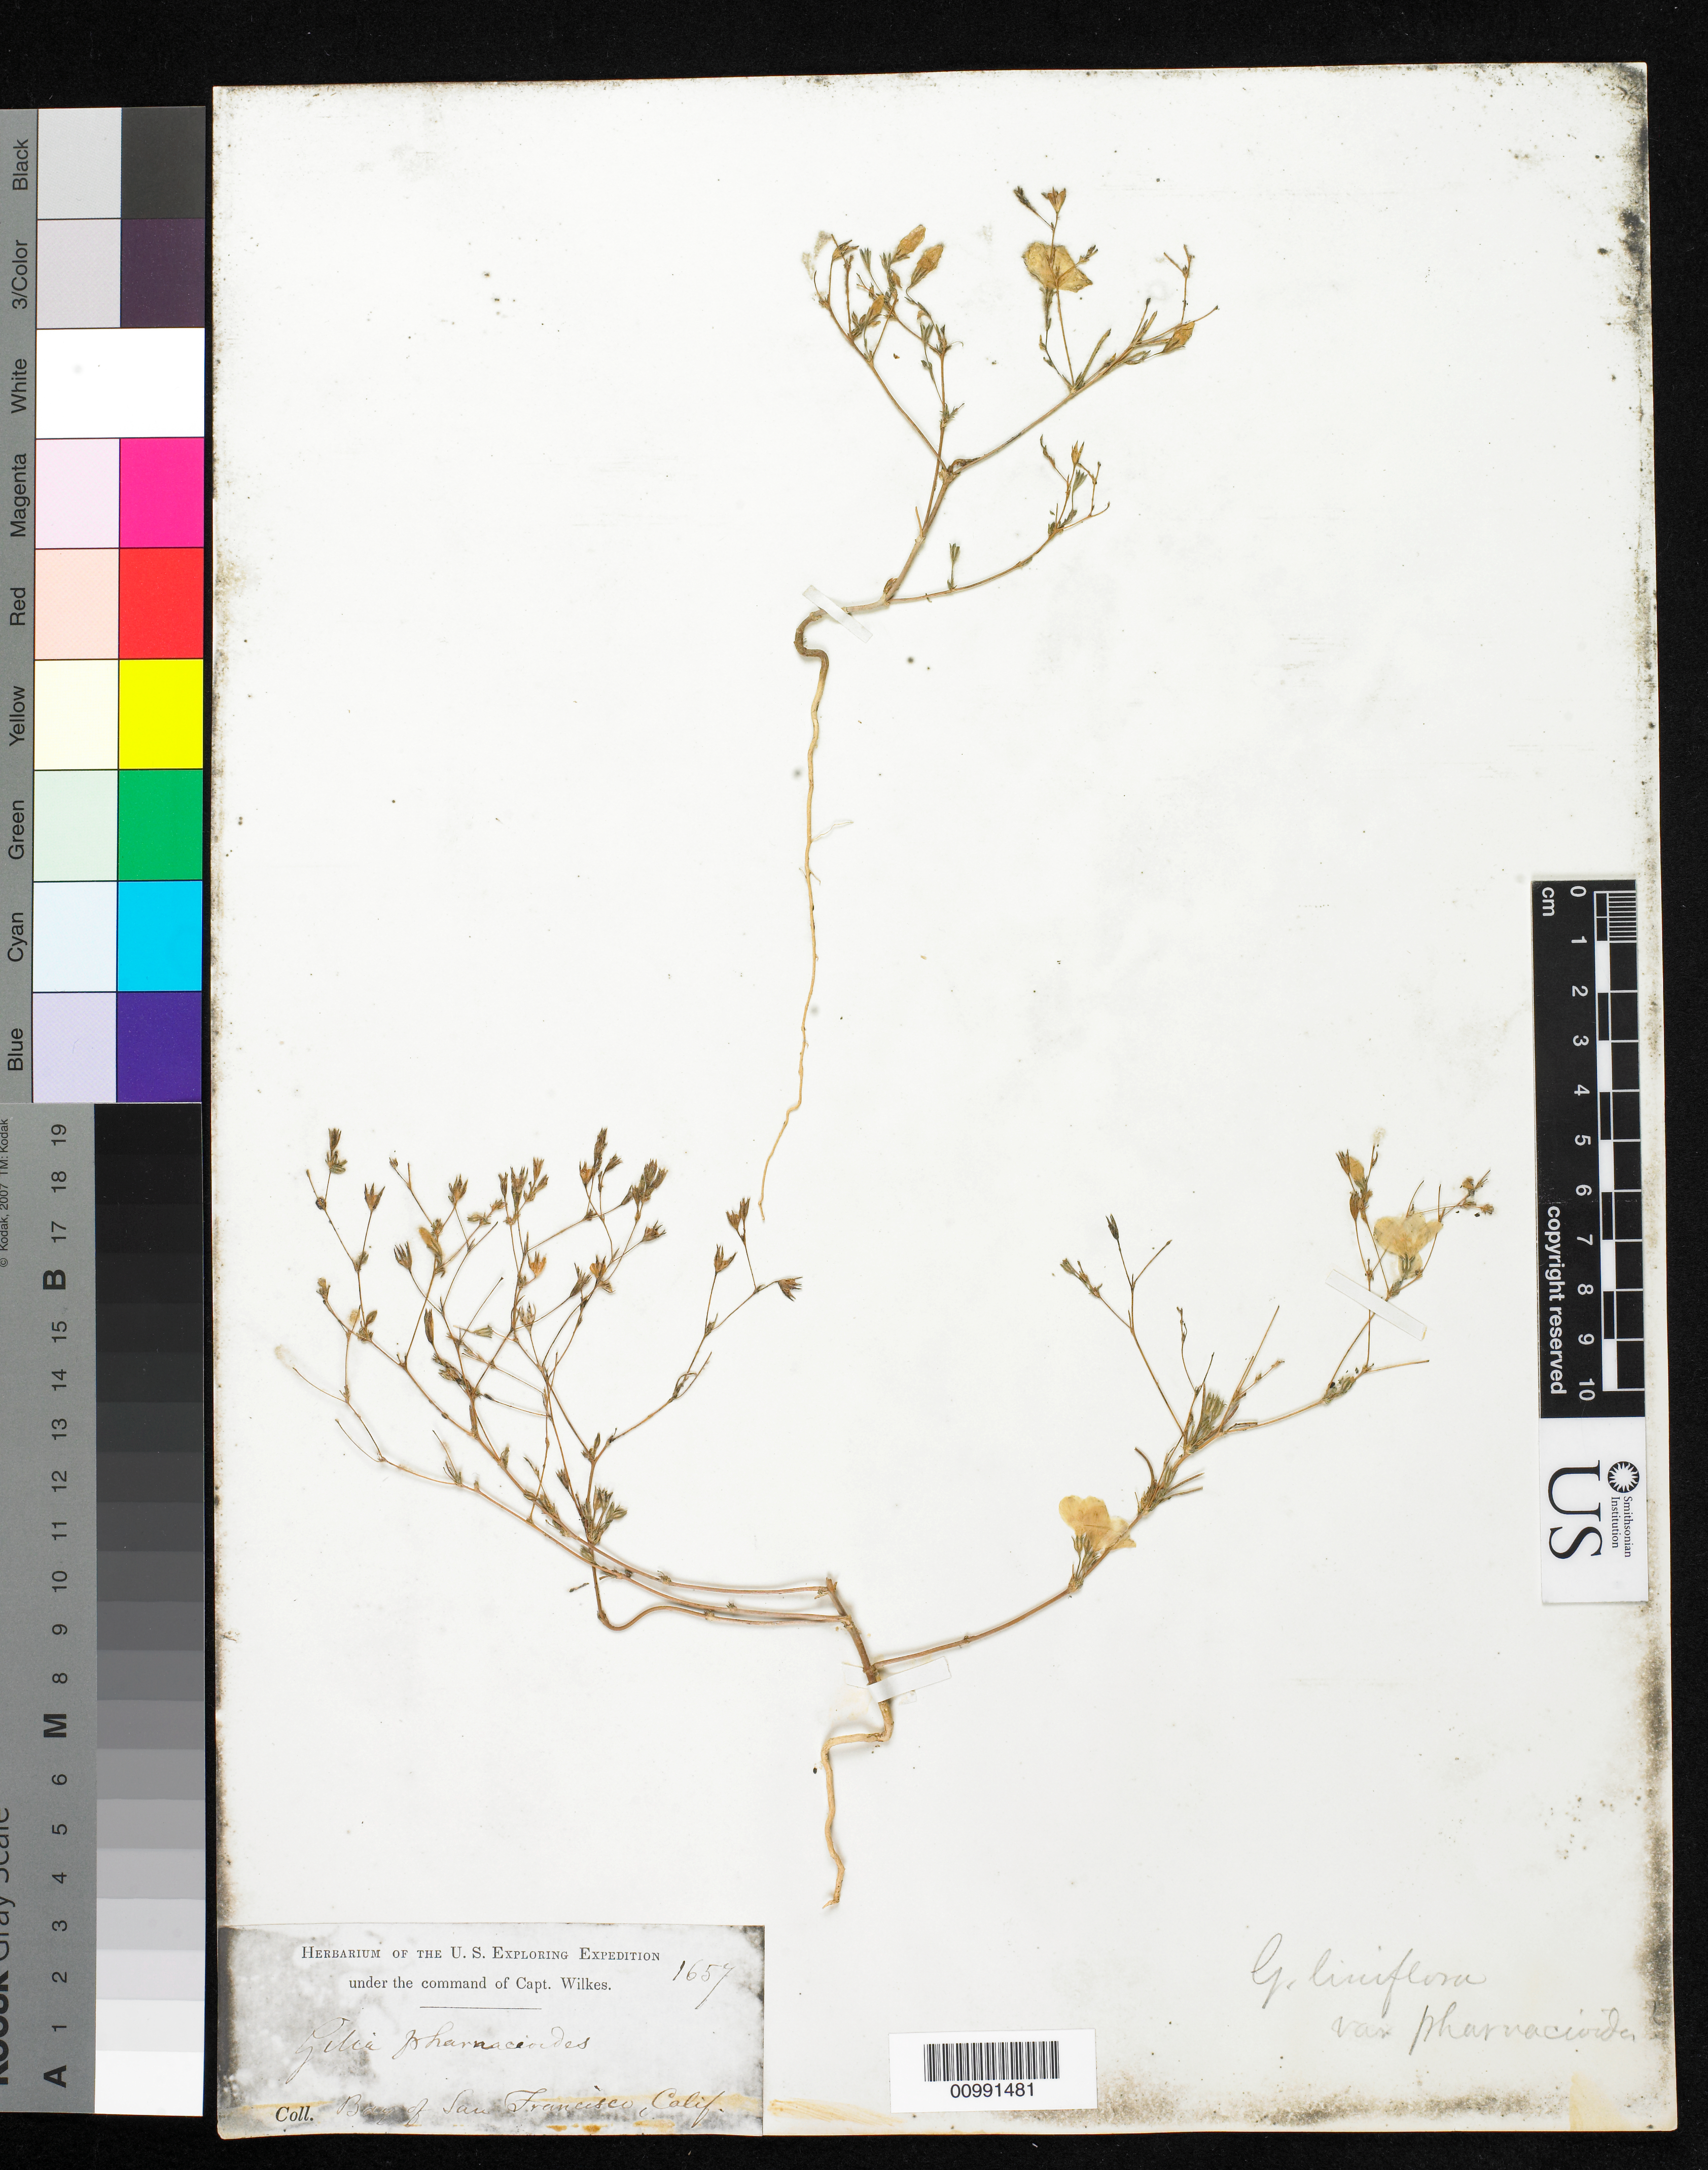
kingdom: Plantae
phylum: Tracheophyta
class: Magnoliopsida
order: Ericales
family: Polemoniaceae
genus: Leptosiphon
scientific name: Leptosiphon liniflorus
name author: (Benth.) J.M. Porter & L.A. Johnson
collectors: Wilkes Explor. Exped.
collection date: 1838/1842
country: United States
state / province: California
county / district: San Francisco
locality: Bay of San Francisco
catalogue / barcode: US 98588